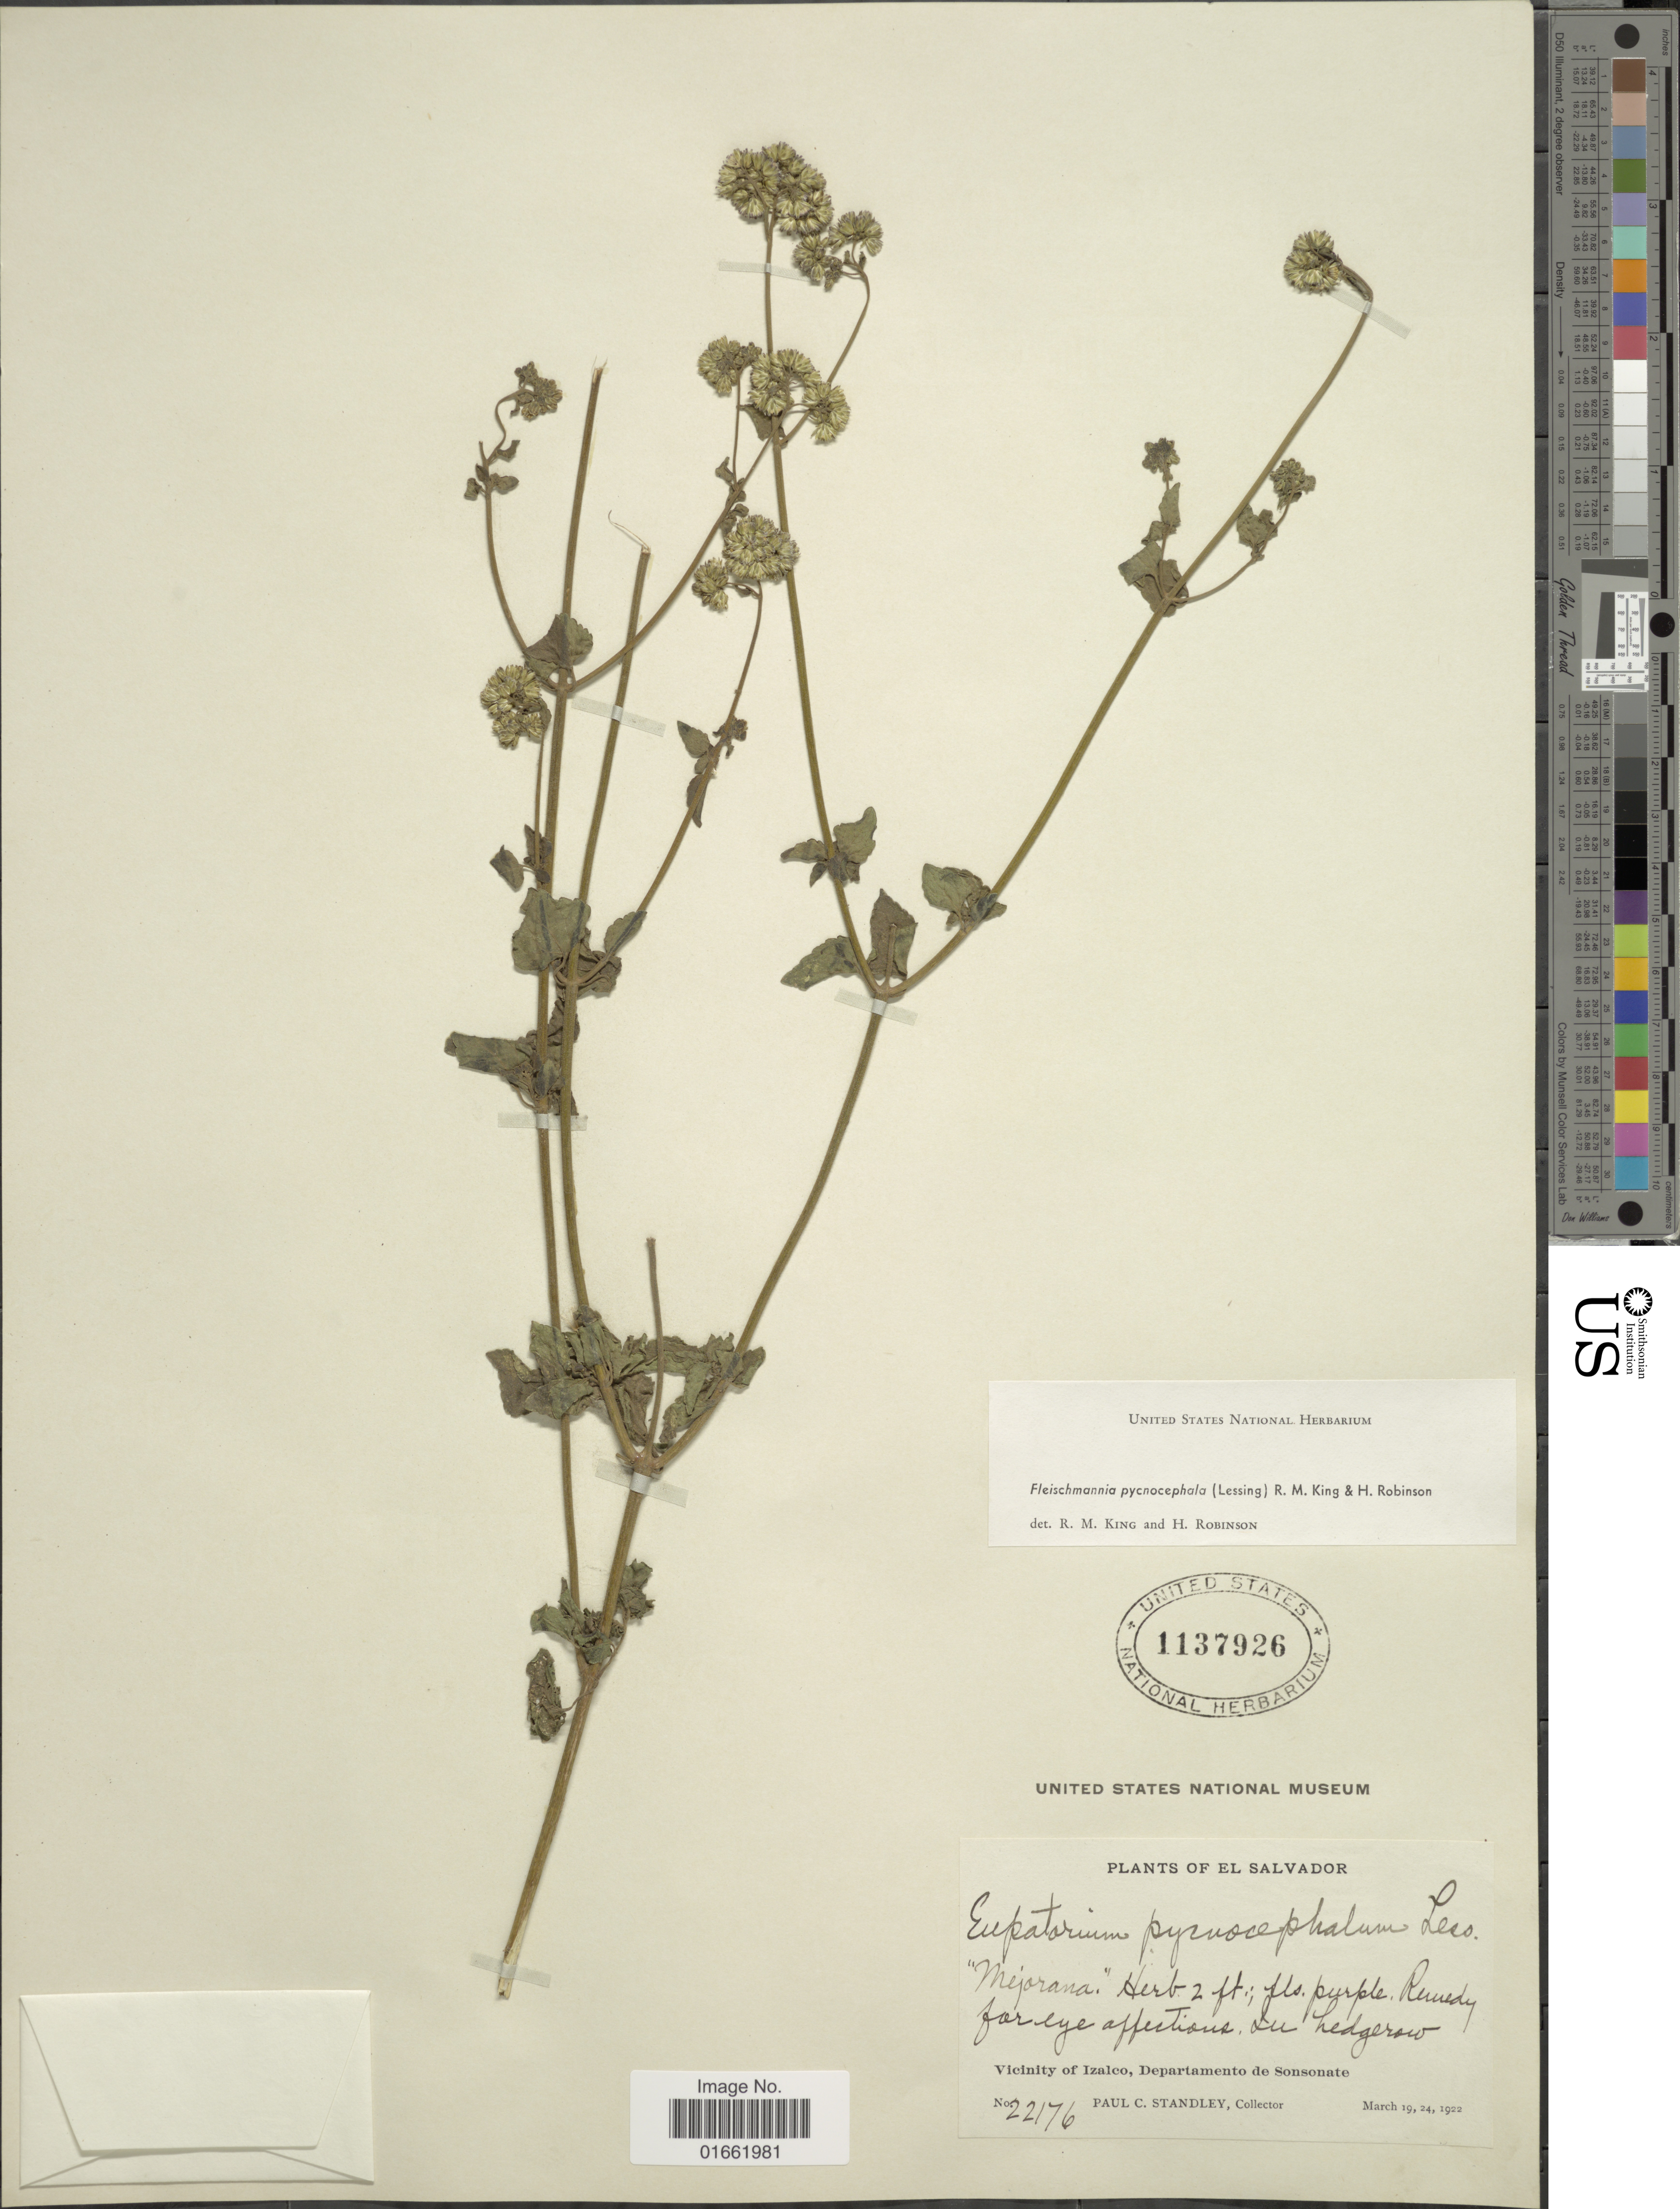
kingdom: Plantae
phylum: Tracheophyta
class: Magnoliopsida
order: Asterales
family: Asteraceae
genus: Fleischmannia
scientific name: Fleischmannia pycnocephala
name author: (Less.) R.M. King & H. Rob.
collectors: P. C. Standley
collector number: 22176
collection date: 1922-03-19/1922-03-24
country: El Salvador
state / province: Sonsonate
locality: Vicinity of Izalco, Departamento de Sonsonate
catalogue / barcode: US 1137926